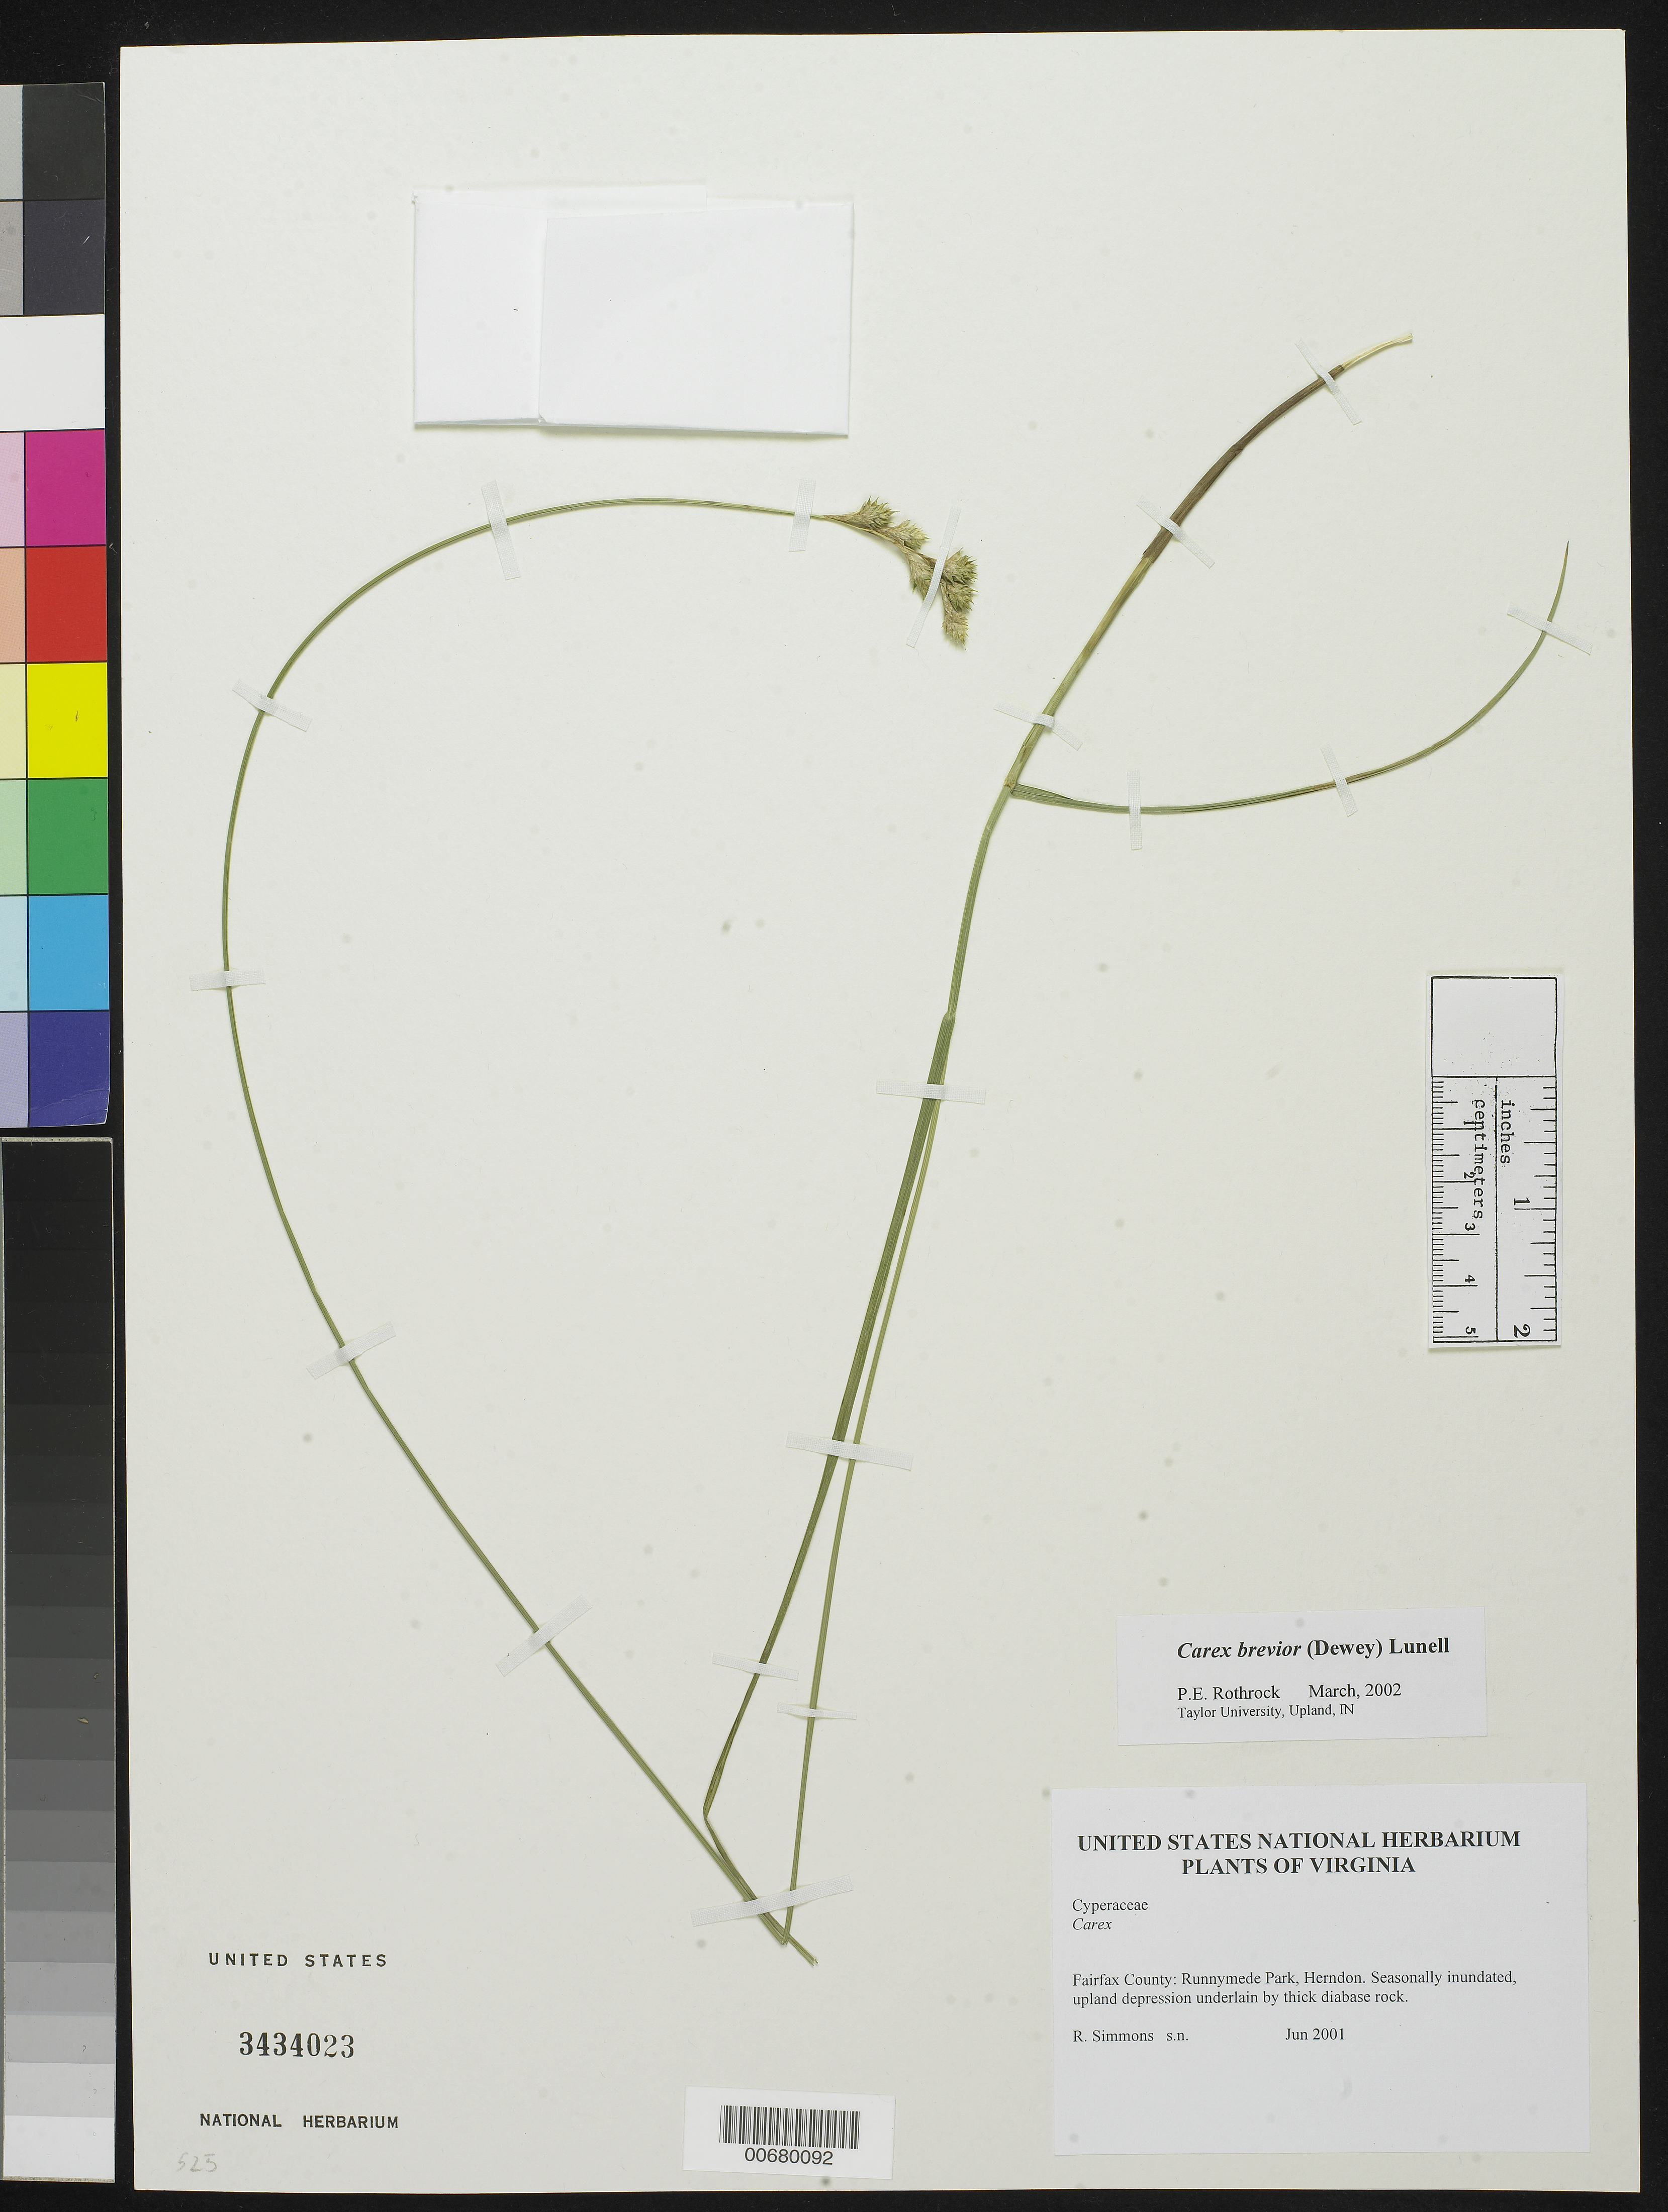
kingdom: Plantae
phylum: Tracheophyta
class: Liliopsida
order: Poales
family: Cyperaceae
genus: Carex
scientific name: Carex brevior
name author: (Dewey) Mack. ex Lunell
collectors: R. Simmons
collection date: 2001-06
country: United States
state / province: Virginia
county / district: Fairfax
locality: Fairfax County: Runnymede Park, Herndon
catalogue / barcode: US 3434023